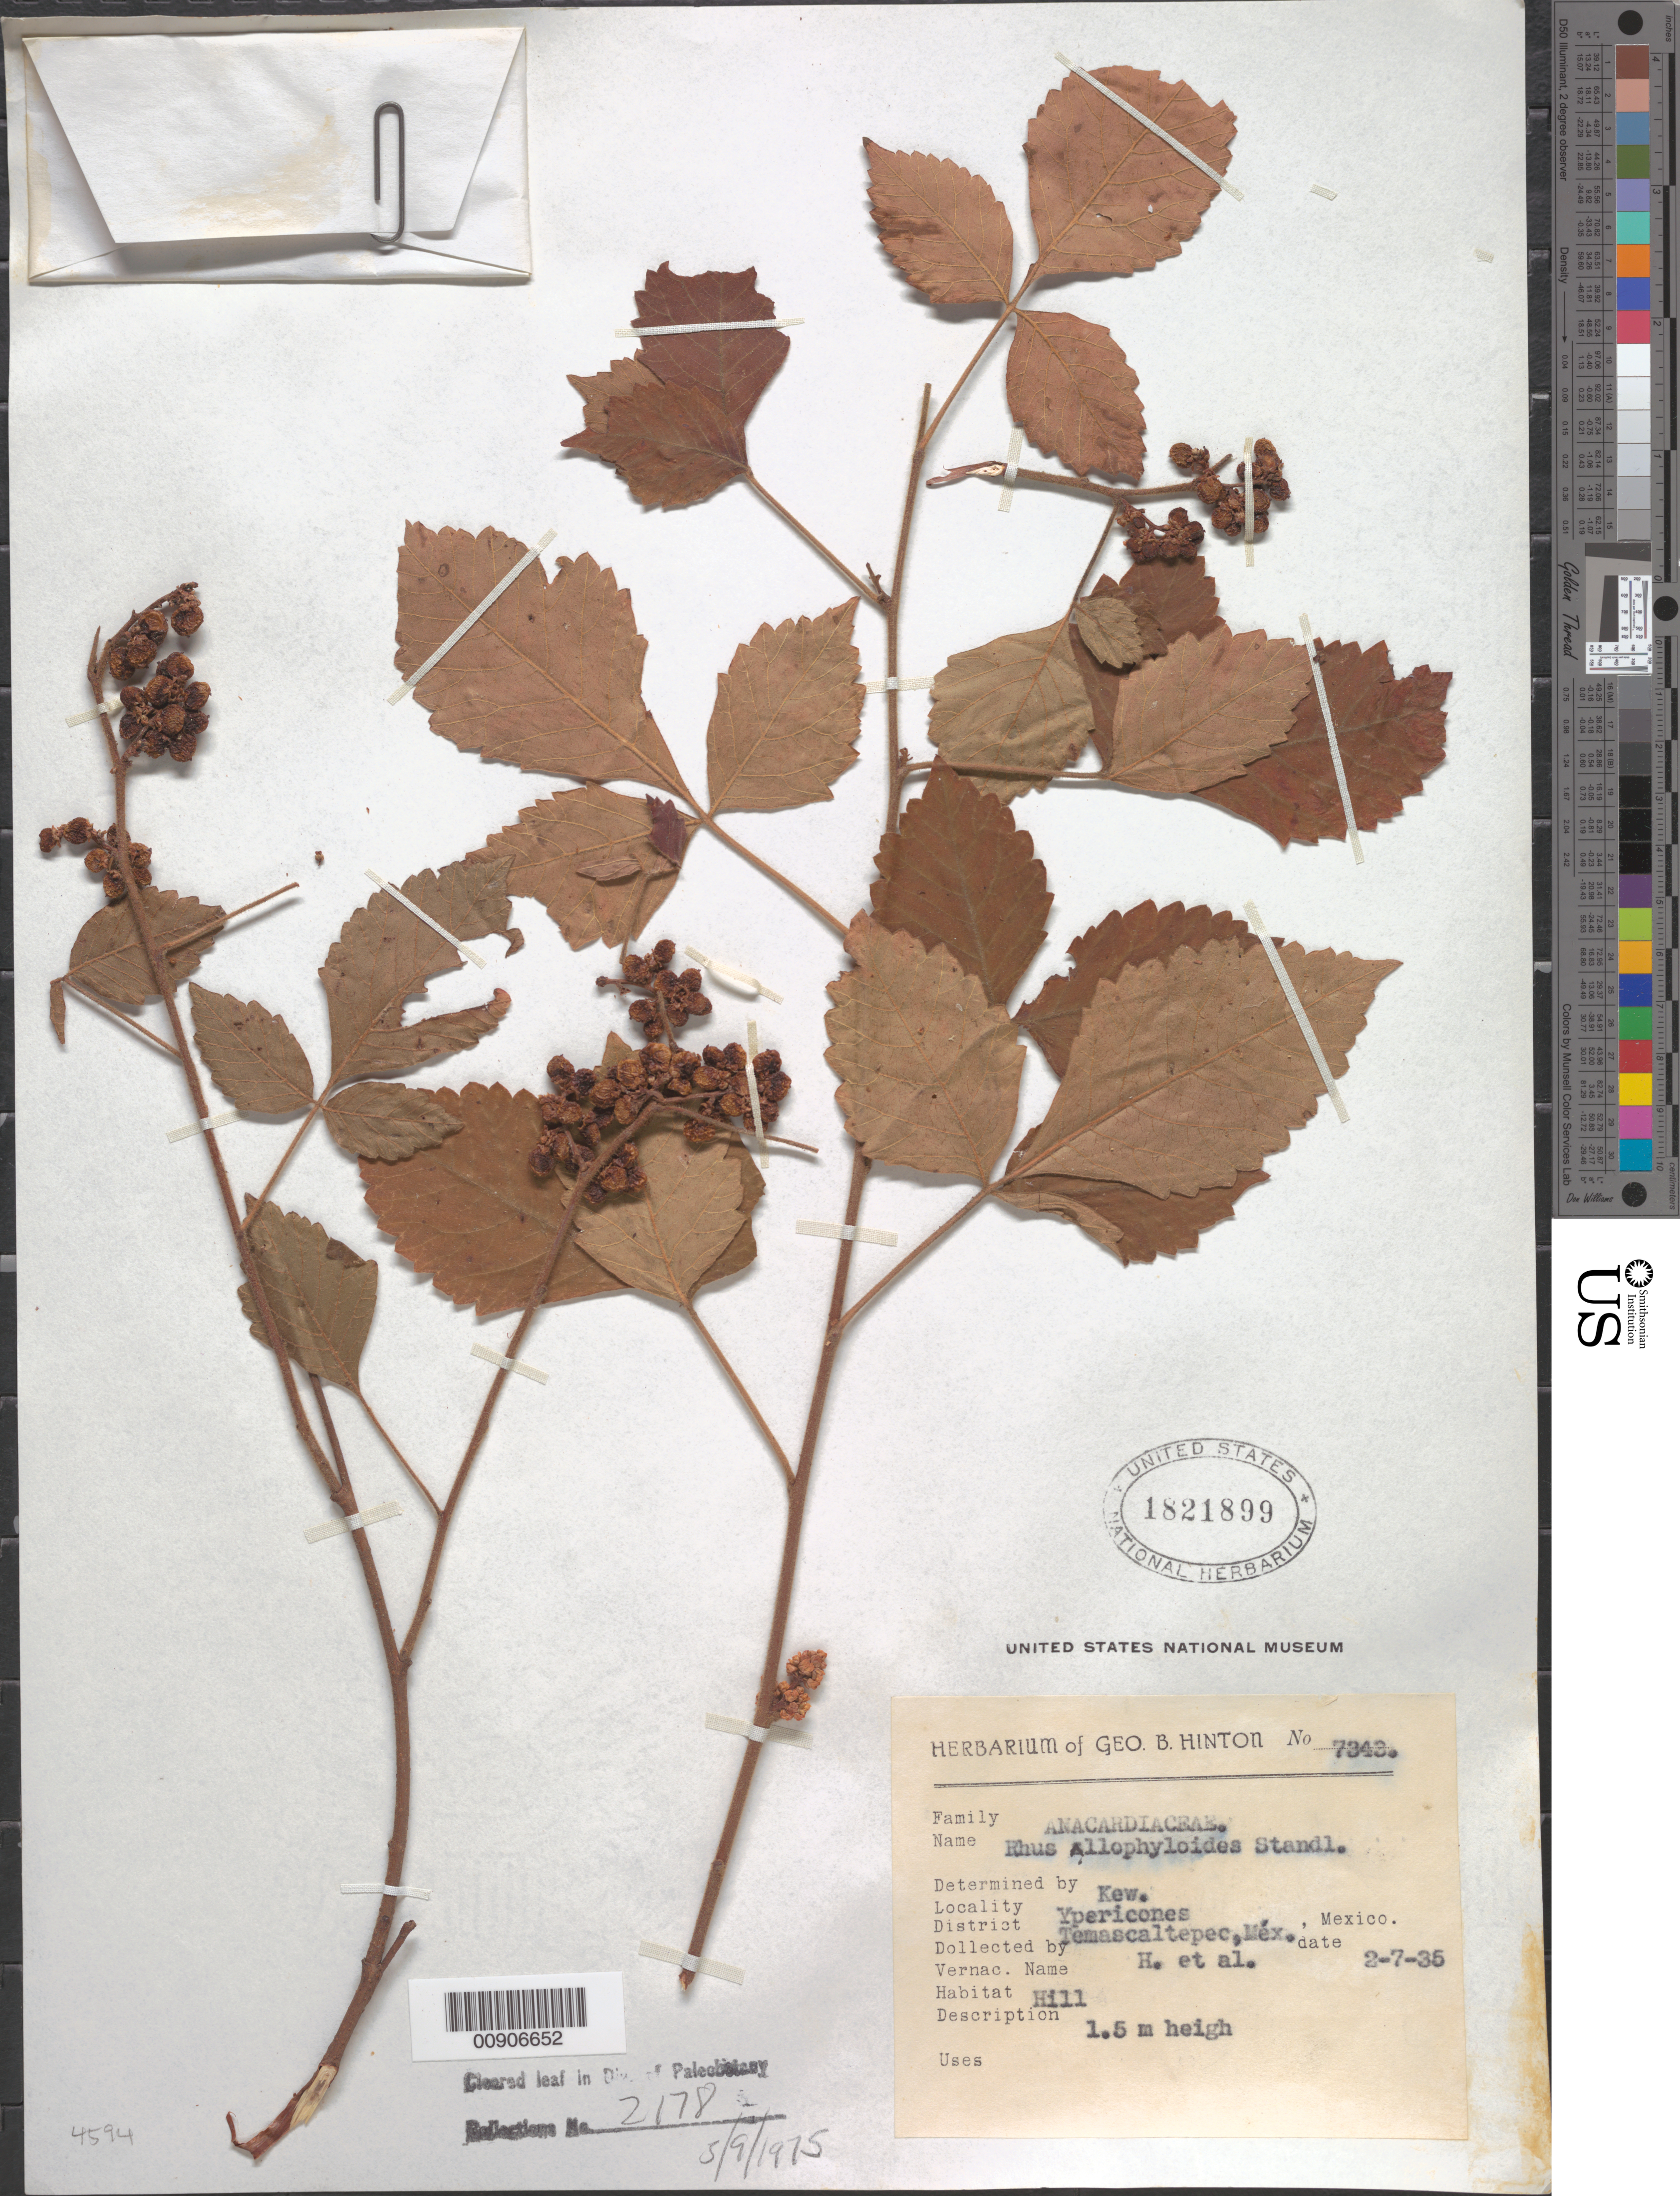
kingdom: Plantae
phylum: Tracheophyta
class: Magnoliopsida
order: Sapindales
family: Anacardiaceae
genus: Rhus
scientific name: Rhus allophyloides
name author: Standl.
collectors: G. B. Hinton & et al.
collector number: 7343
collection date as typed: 07 Feb 1935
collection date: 1935-02-07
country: Mexico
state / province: México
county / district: Temascaltepec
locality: Ypericones, District Temascaltepec, State of Mexico.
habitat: Hill.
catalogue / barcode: US 1821899